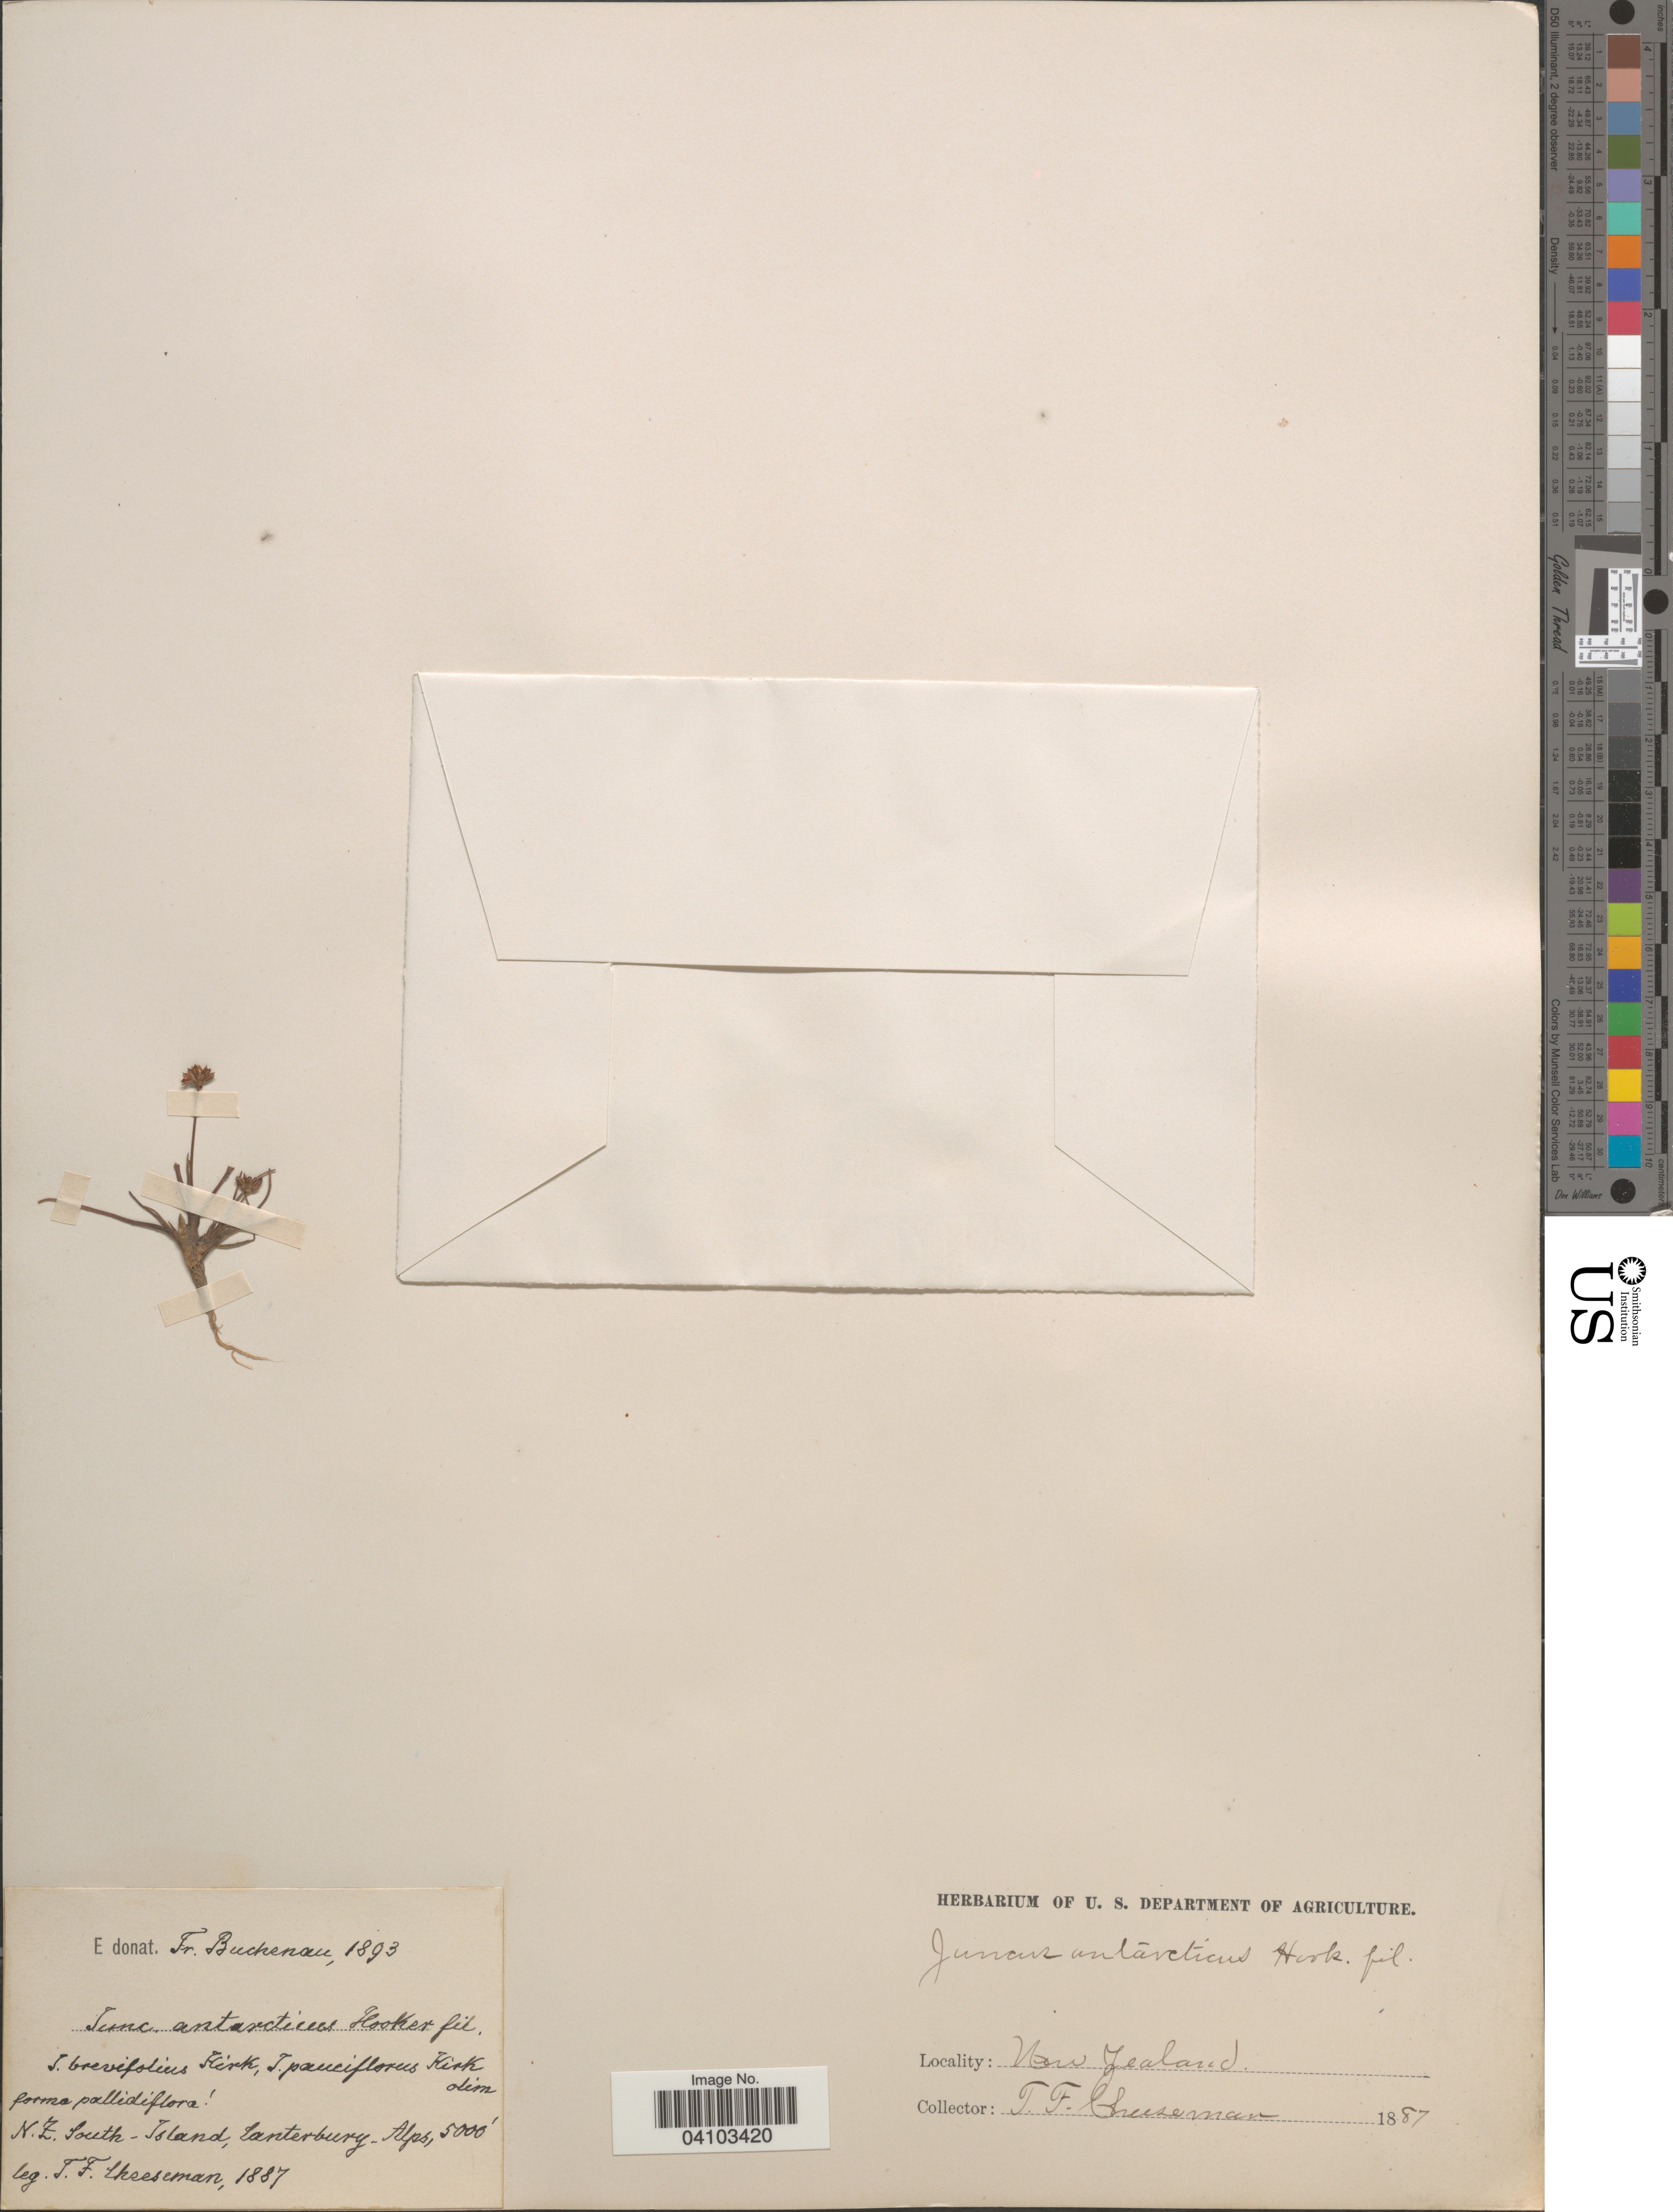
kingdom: Plantae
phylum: Tracheophyta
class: Liliopsida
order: Poales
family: Juncaceae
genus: Juncus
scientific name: Juncus antarcticus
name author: Hook. f.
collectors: T. F. Cheeseman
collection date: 1887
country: New Zealand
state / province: Canterbury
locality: N.E. South-Island.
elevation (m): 1524